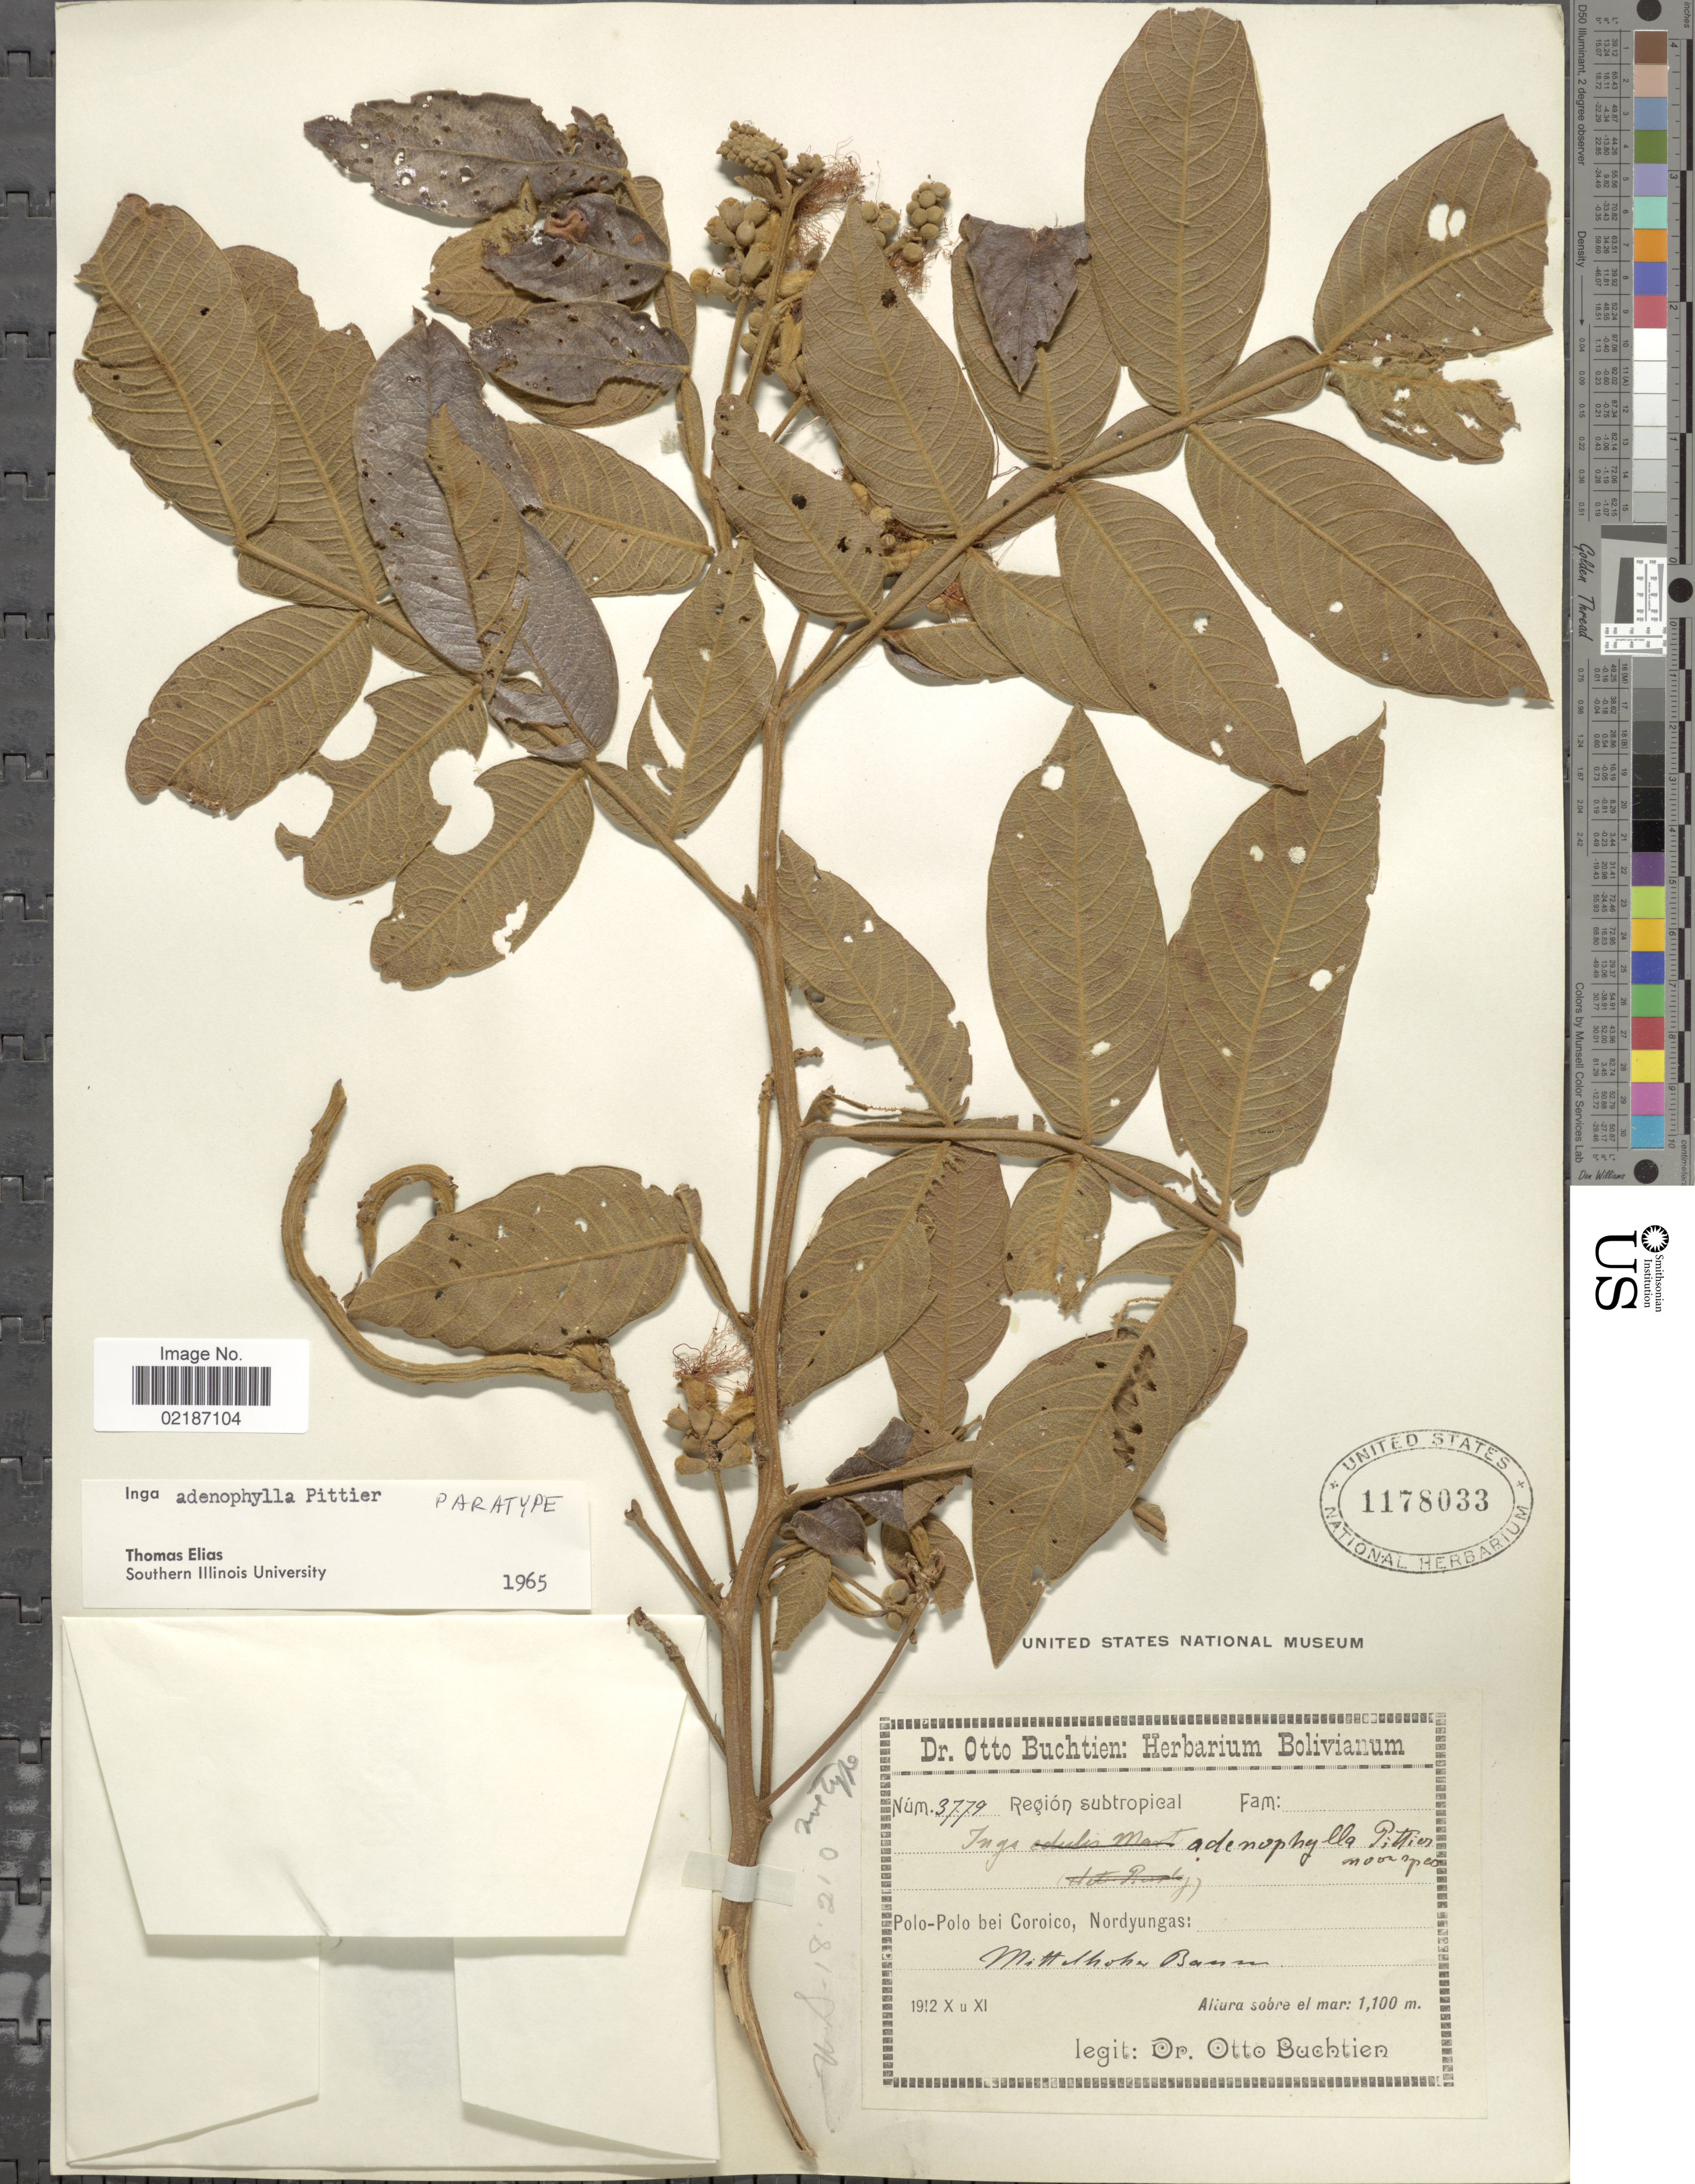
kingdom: Plantae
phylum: Tracheophyta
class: Magnoliopsida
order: Fabales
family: Fabaceae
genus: Inga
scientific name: Inga adenophylla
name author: Pittier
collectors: O. Buchtien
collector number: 3779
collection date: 1912-10/1912-11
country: Bolivia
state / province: La Paz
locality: Polo-Polo bei Coroico, Nordyungas. Región subtropical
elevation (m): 1100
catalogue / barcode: US 1178033